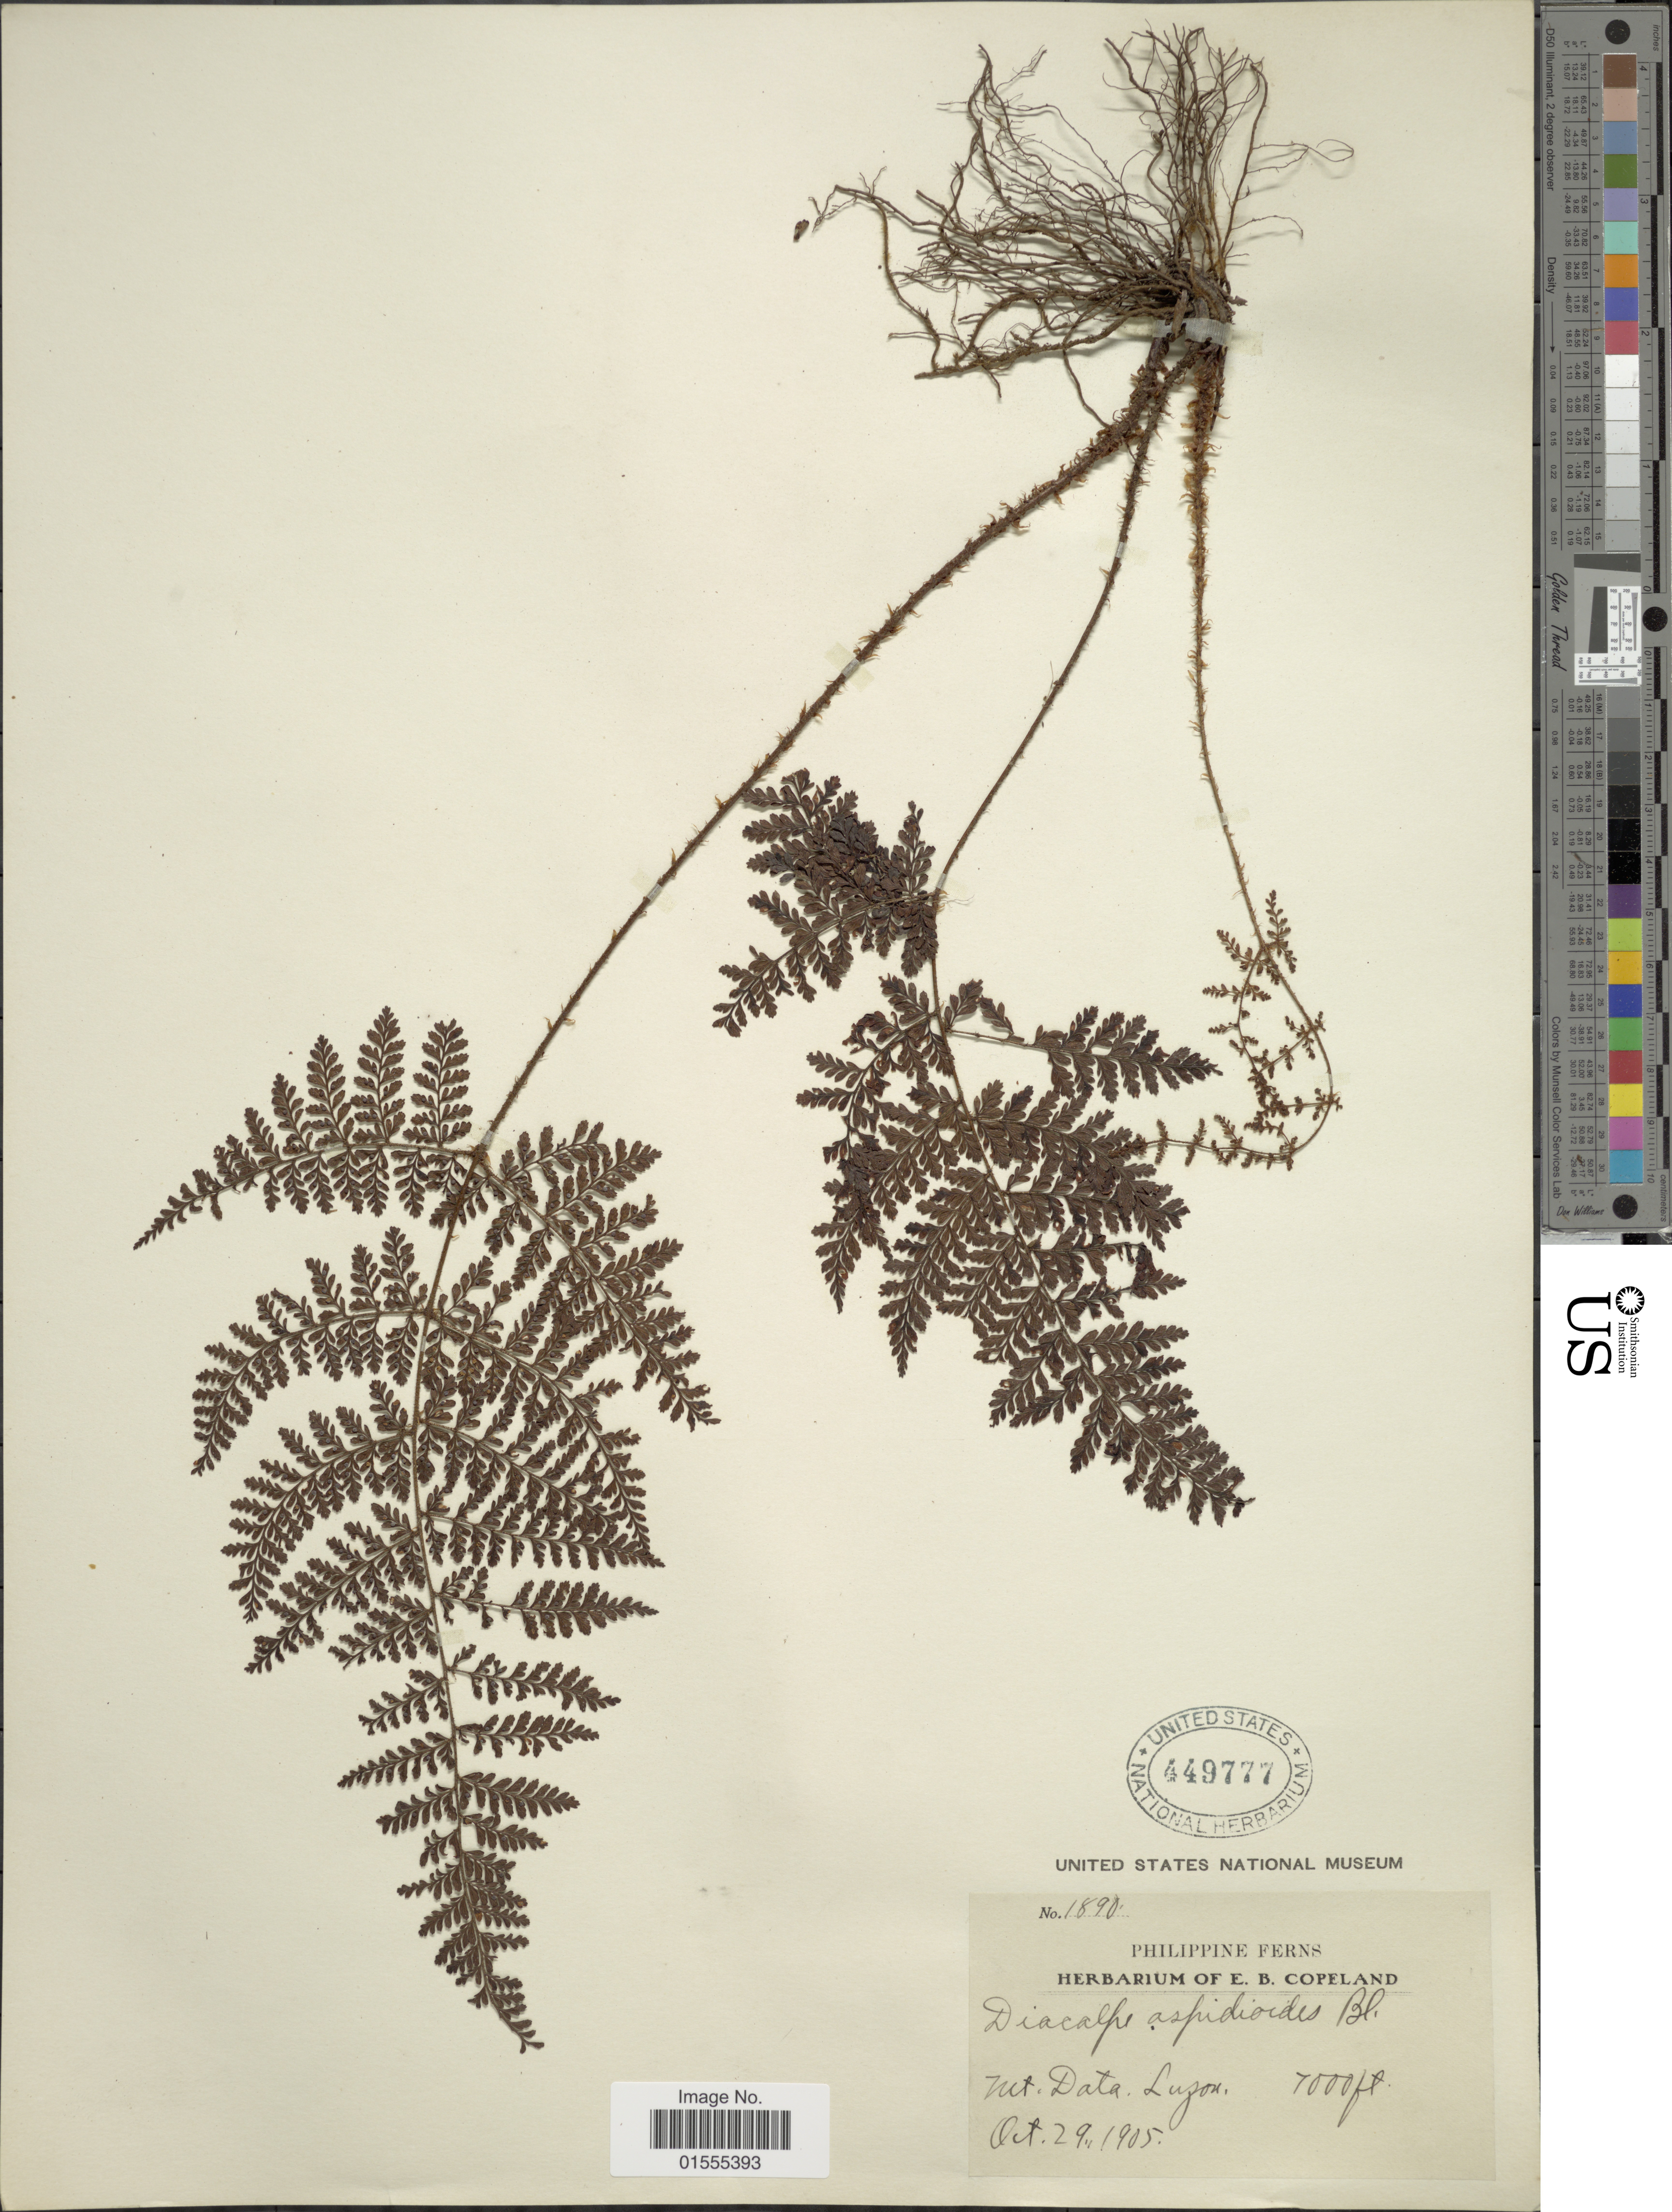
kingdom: Plantae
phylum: Tracheophyta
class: Polypodiopsida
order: Polypodiales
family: Dryopteridaceae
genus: Dryopteris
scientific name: Dryopteris pseudocaenopteris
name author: (Kunze) Li Bing Zhang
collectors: ex herb. E. B. Copeland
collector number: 1890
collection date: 1905-10-29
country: Philippines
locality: Mt Data. Luzon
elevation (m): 2134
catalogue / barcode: US 449777